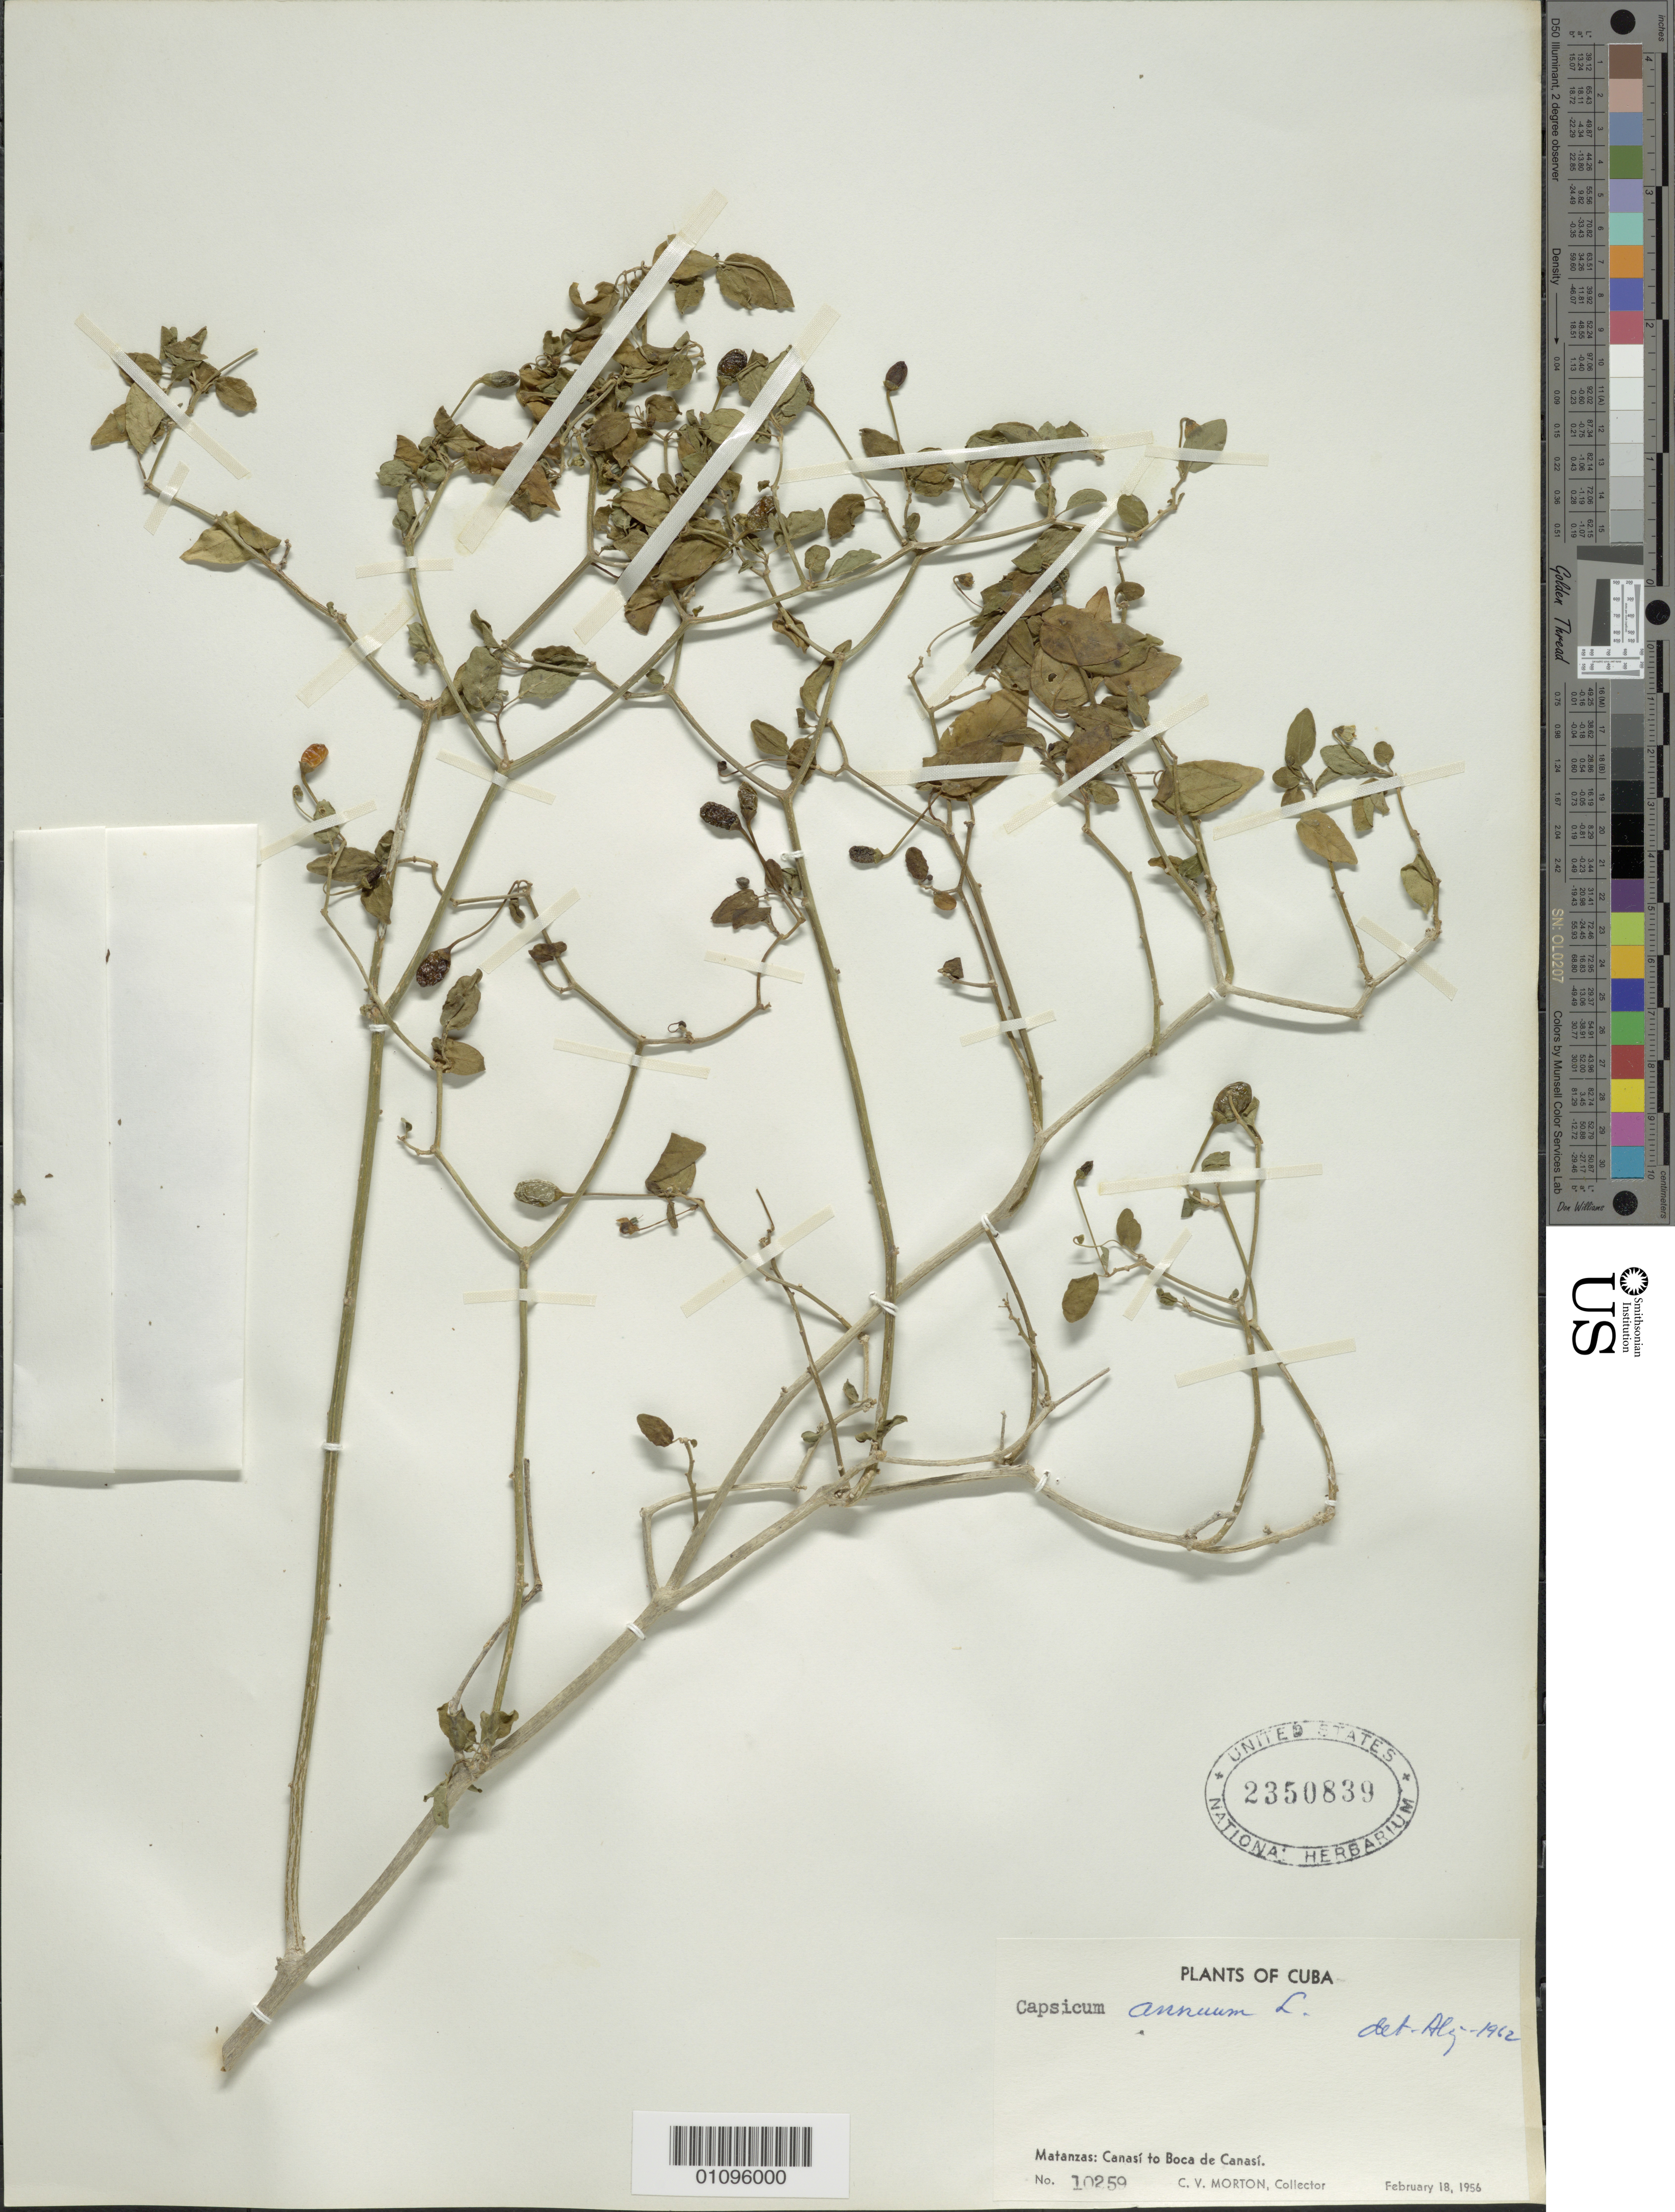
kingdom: Plantae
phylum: Tracheophyta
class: Magnoliopsida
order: Solanales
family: Solanaceae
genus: Capsicum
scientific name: Capsicum annuum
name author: L.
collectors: C. V. Morton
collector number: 10259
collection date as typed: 18 Feb 1956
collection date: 1956-02-18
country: Cuba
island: Cuba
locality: Matanzas; Canasí to Boca de Canasí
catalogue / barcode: US 2350839